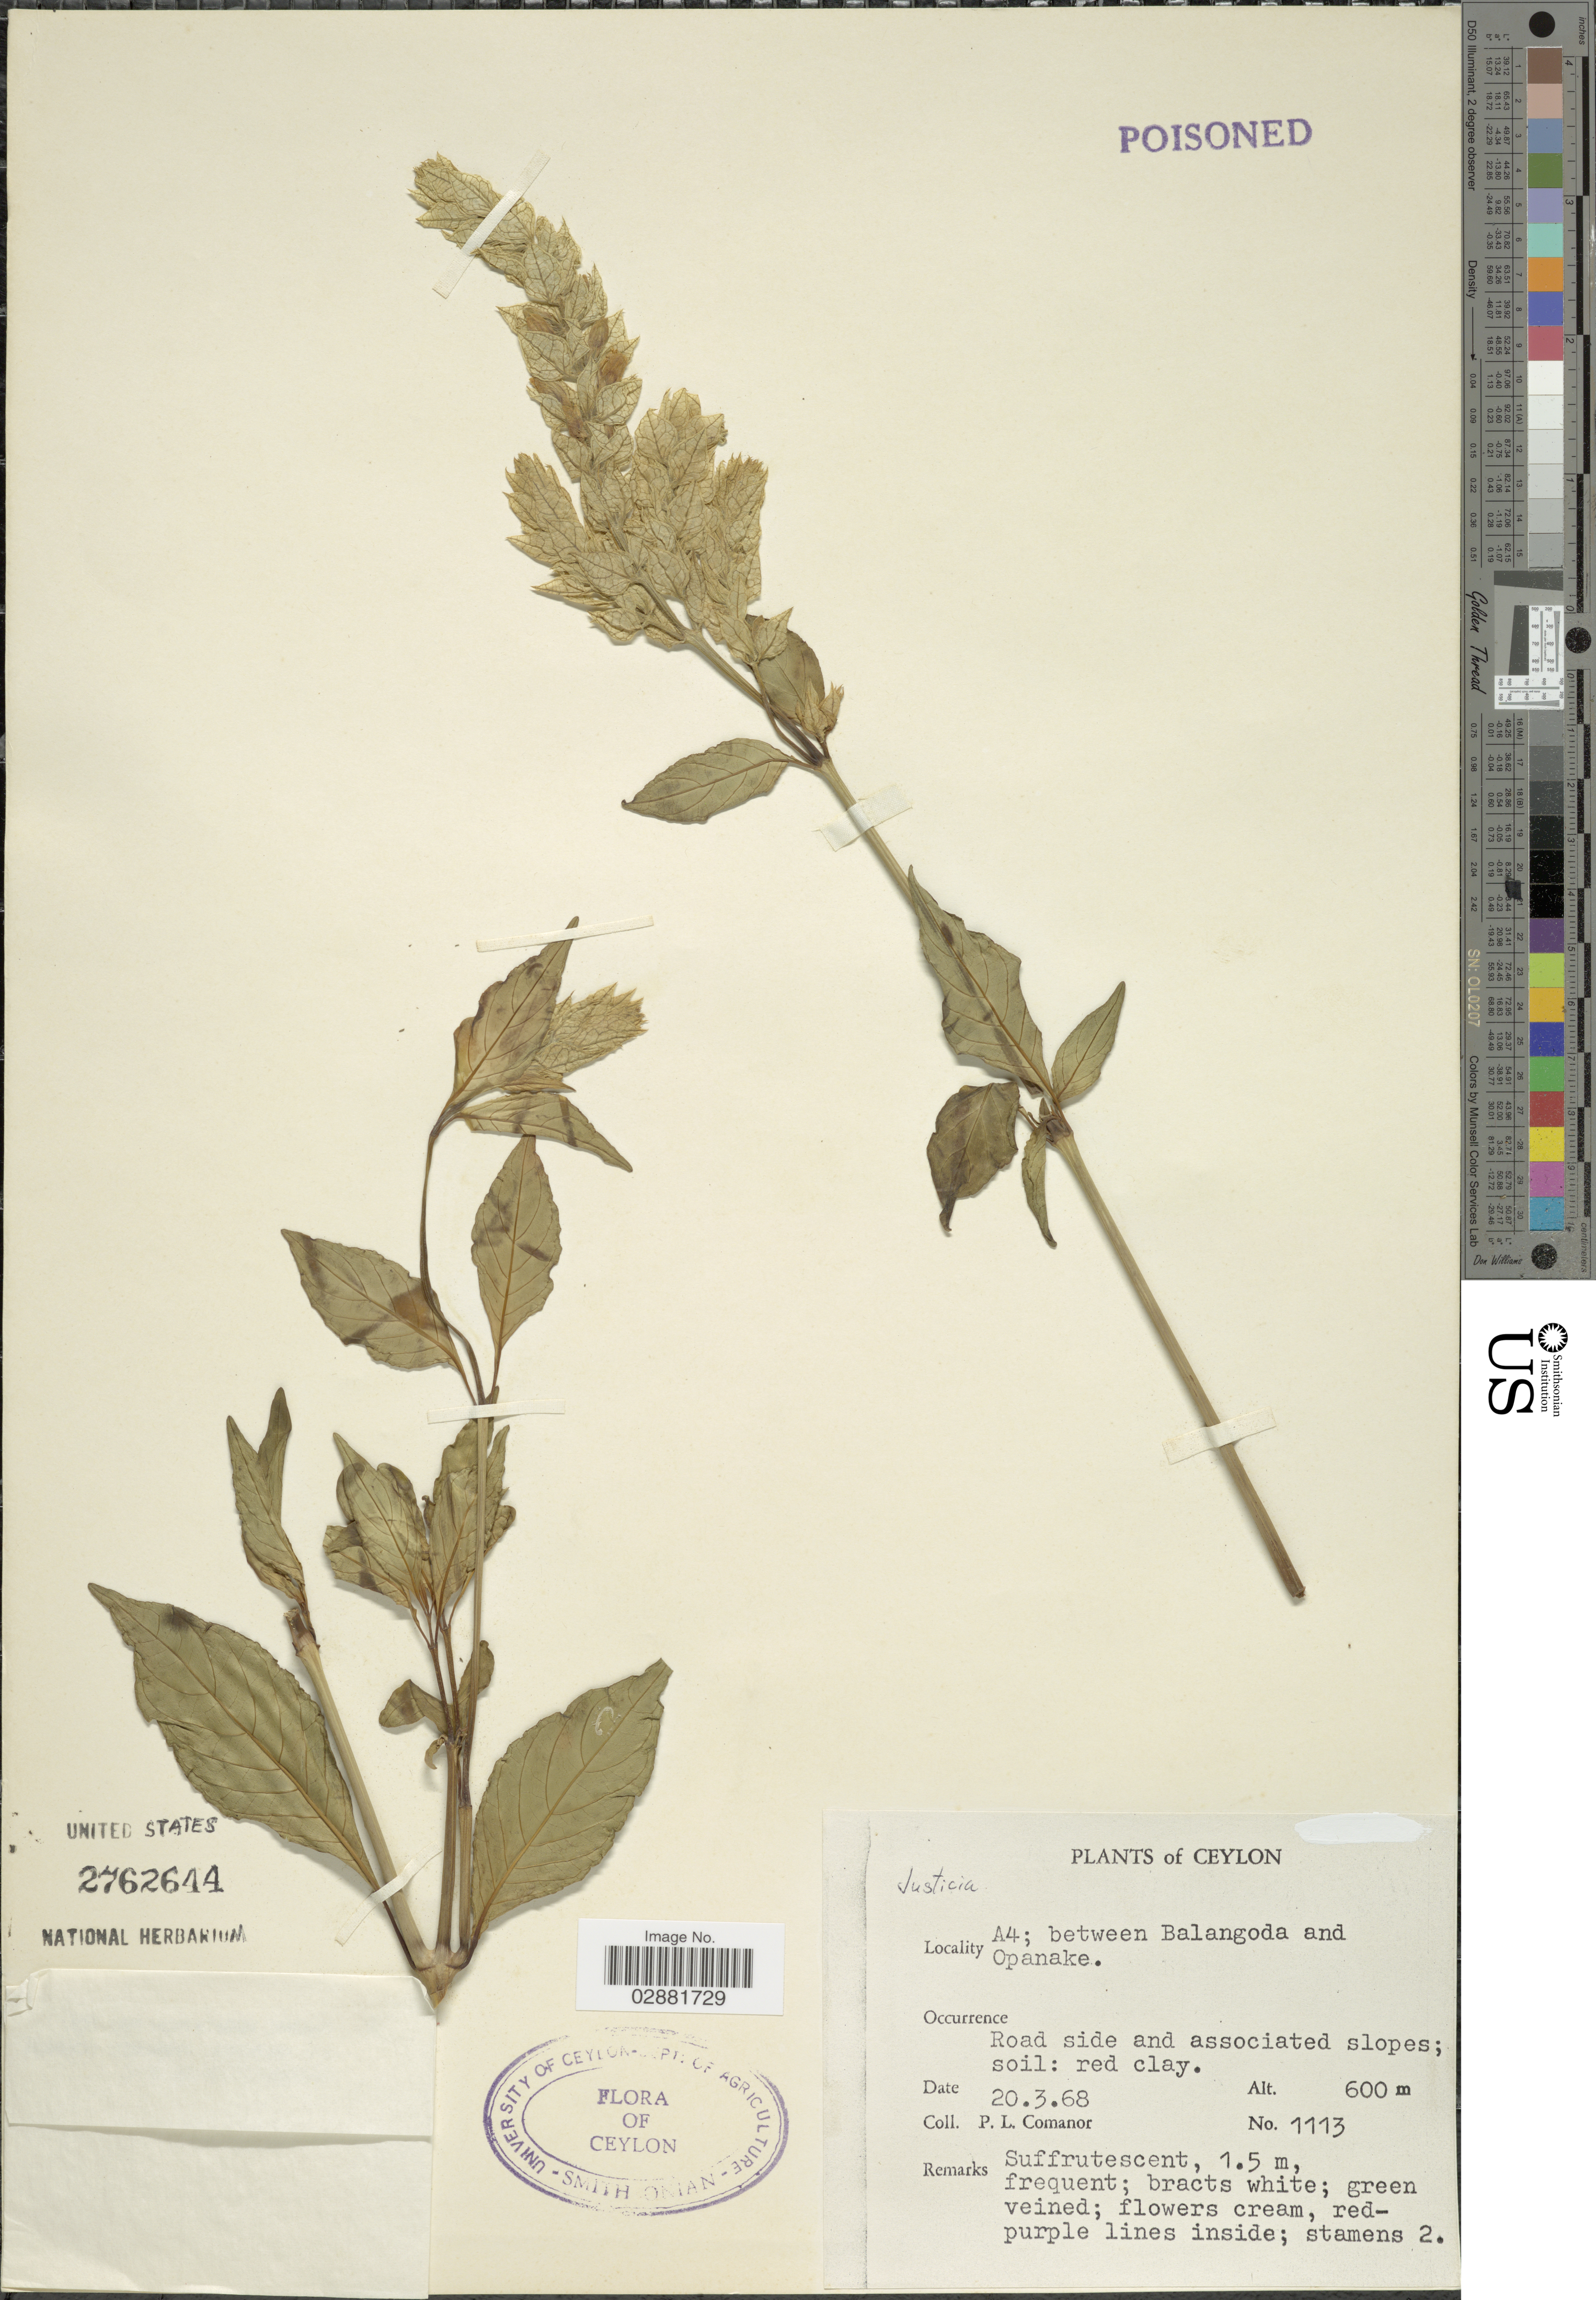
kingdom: Plantae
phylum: Tracheophyta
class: Magnoliopsida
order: Lamiales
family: Acanthaceae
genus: Justicia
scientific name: Justicia betonica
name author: L.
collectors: P. Comanor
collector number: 1113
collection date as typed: Transcribed d/m/y: 20/3/68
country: Sri Lanka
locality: Ceylon, A4, between Balangoda and Opanake, Road side and associated slopes.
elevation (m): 600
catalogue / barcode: US 2762644